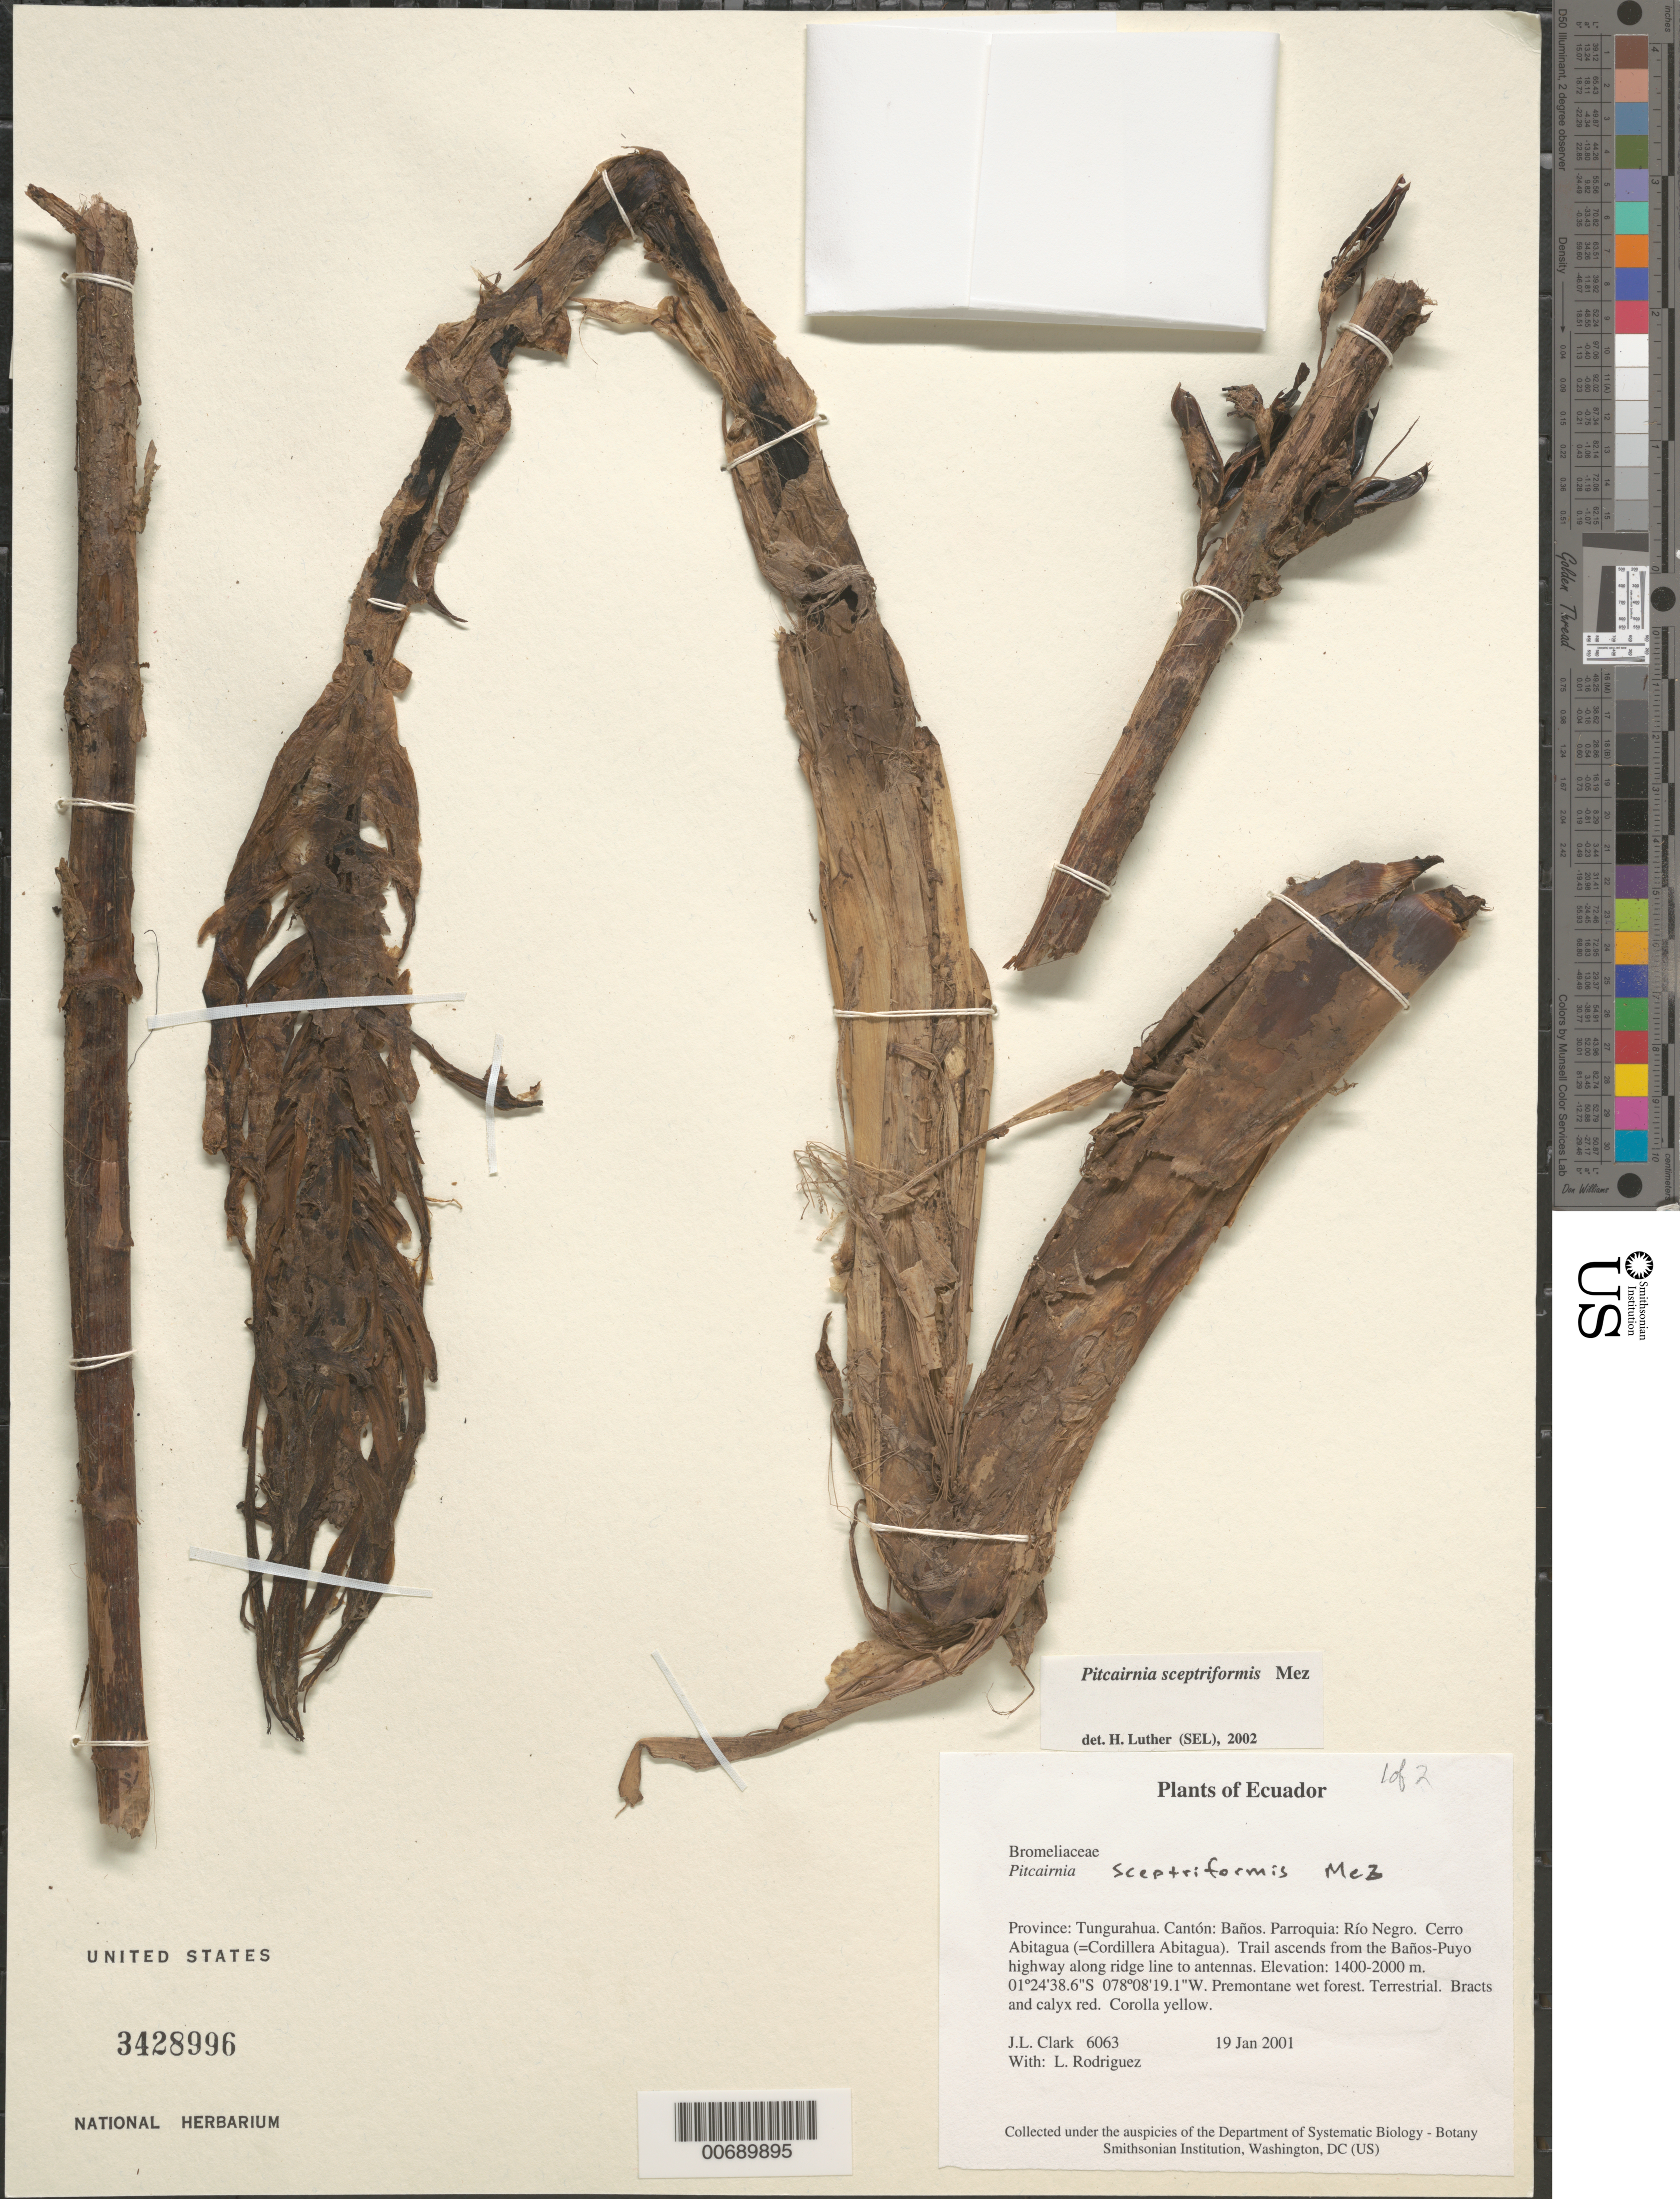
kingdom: Plantae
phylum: Tracheophyta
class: Liliopsida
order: Poales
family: Bromeliaceae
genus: Pitcairnia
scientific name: Pitcairnia screptriformis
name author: Mez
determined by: Luther, Harry E.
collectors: J. L. Clark & L. Rodriguez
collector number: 6063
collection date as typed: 19 Jan 2001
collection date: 2001-01-19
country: Ecuador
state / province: Tungurahua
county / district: Baños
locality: Parroquia: Río Negro. Cerro Abitagua (=Cordillera Abitagua). Trail ascends from the Baños-Puyo highway along ridge line to antennas.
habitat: Premontane wet forest.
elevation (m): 1400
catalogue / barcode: US 3428996